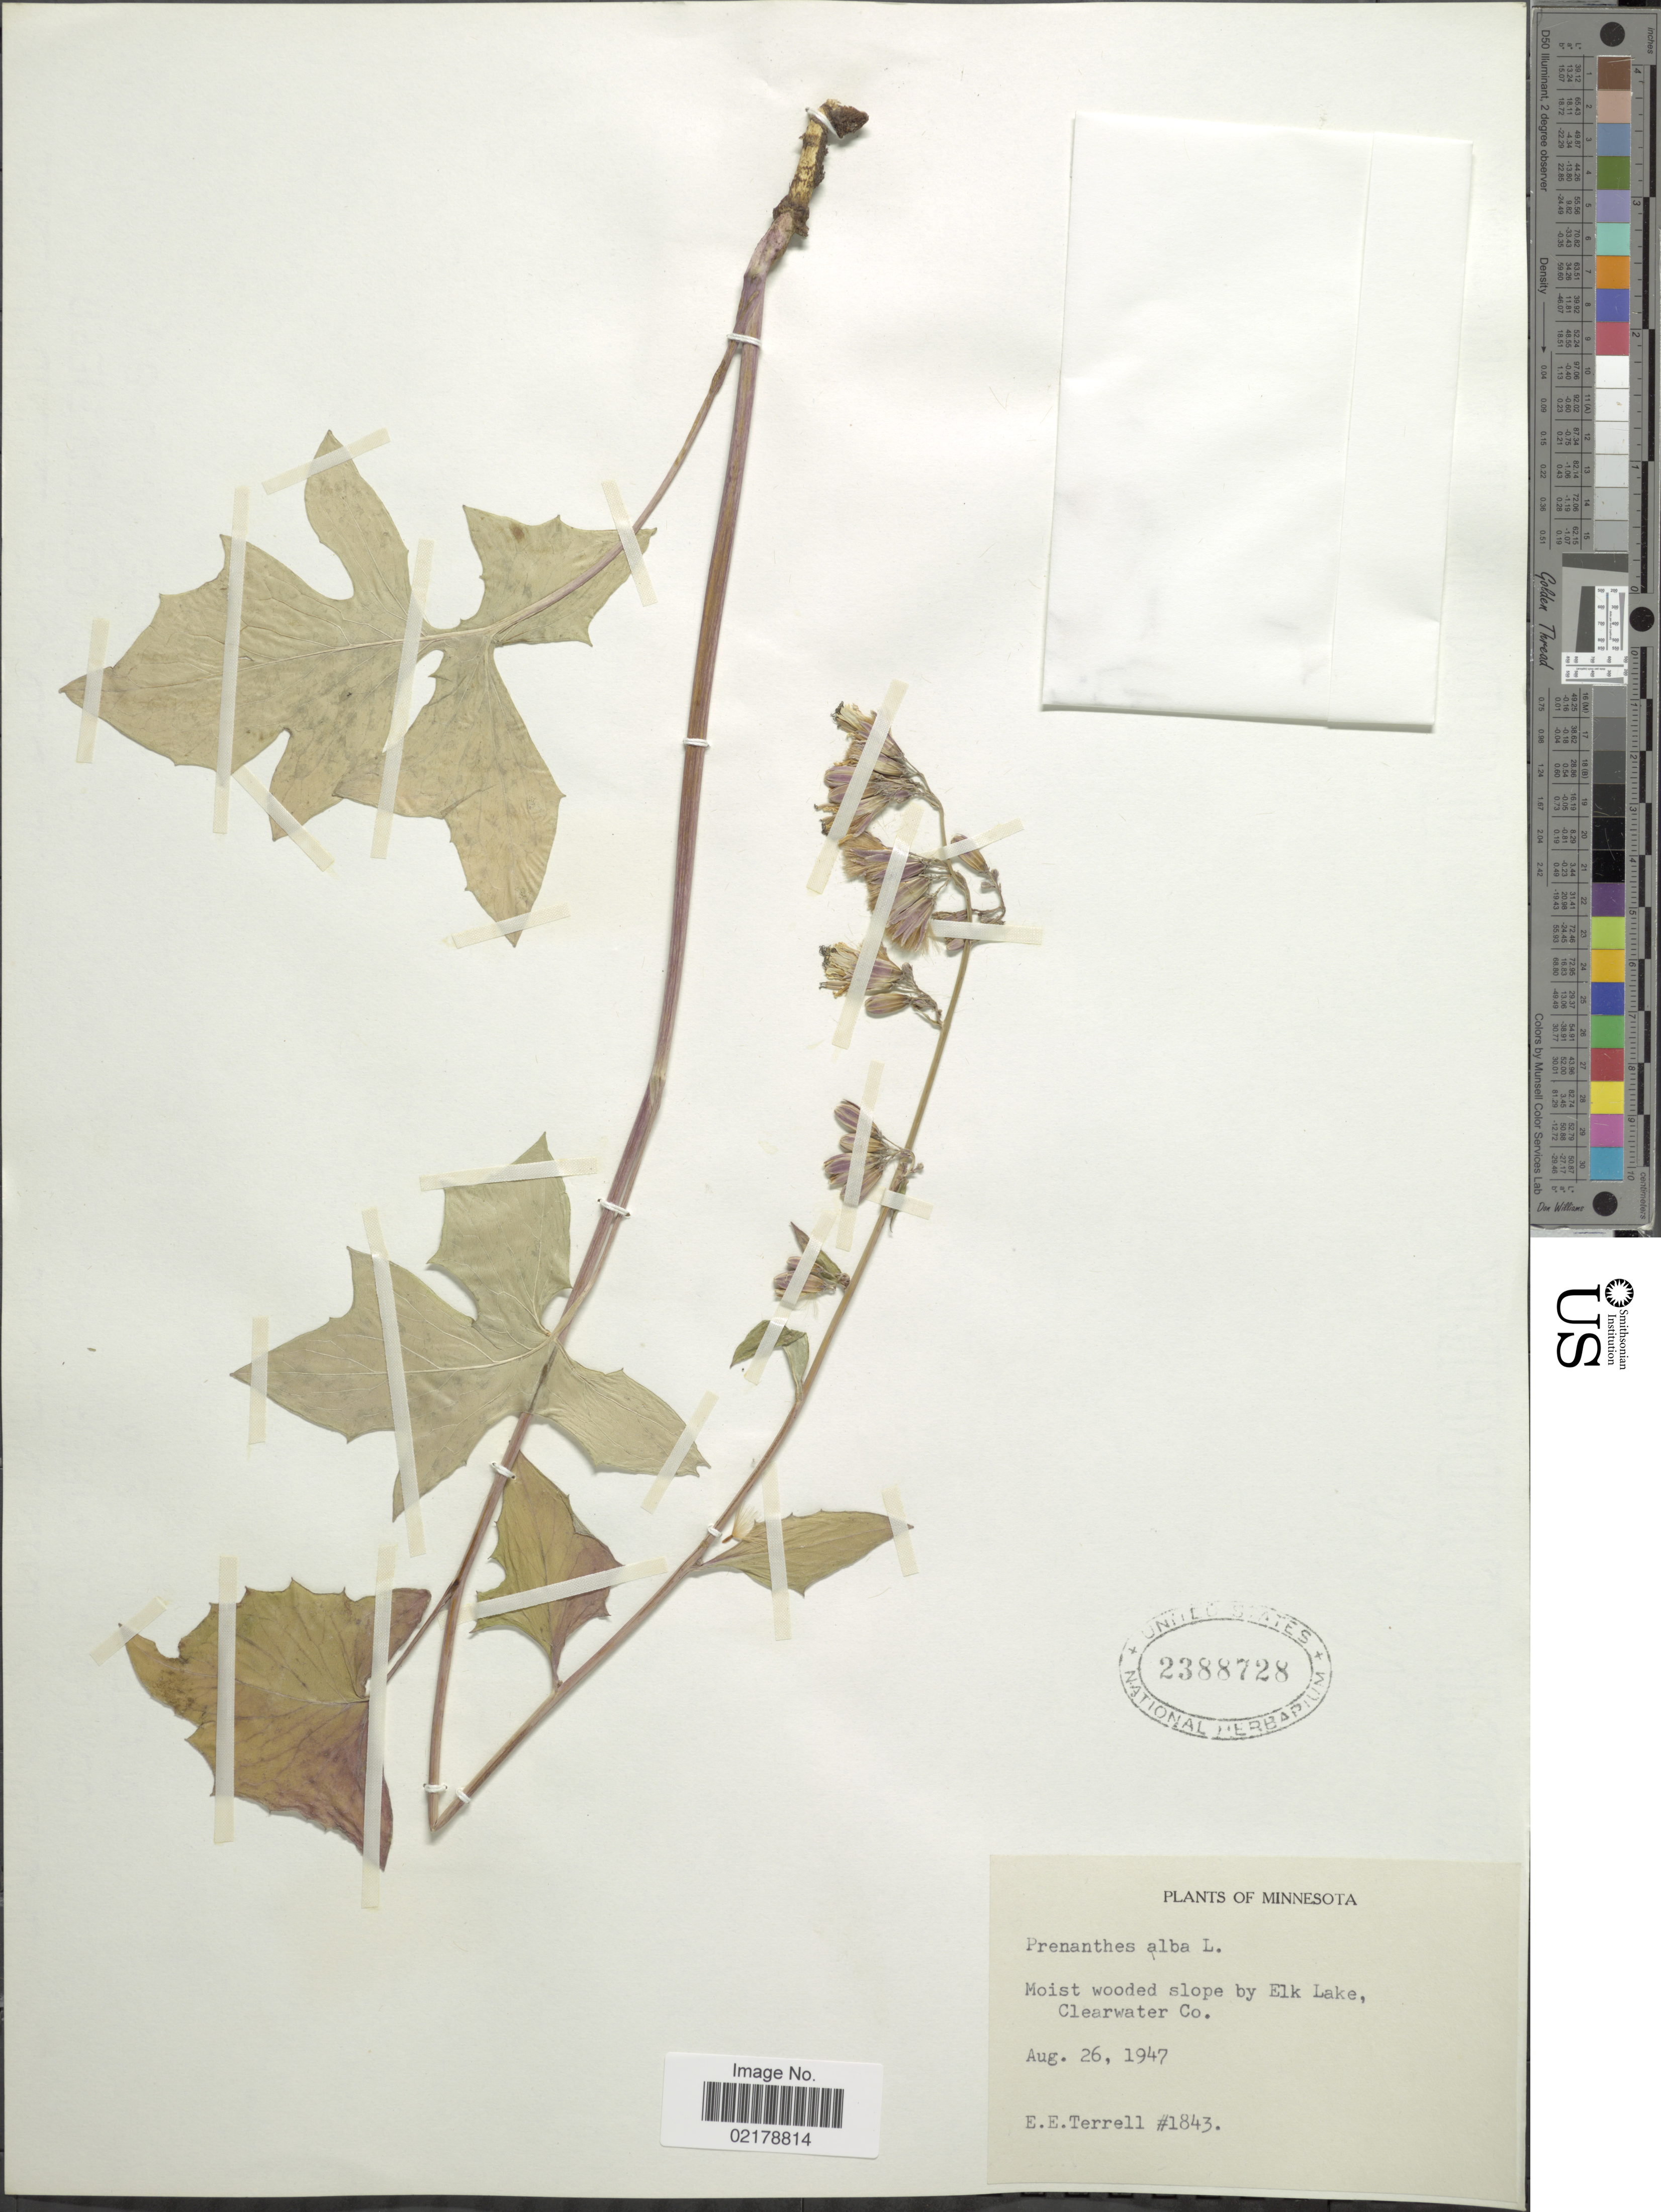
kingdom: Plantae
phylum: Tracheophyta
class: Magnoliopsida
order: Asterales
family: Asteraceae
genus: Nabalus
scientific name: Nabalus albus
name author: (L.) Hook.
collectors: E. E. Terrell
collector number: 1843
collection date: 1947-08-26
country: United States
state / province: Minnesota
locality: Moist wooded slope by Elk Lake, Clearwater Co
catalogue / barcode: US 2388728